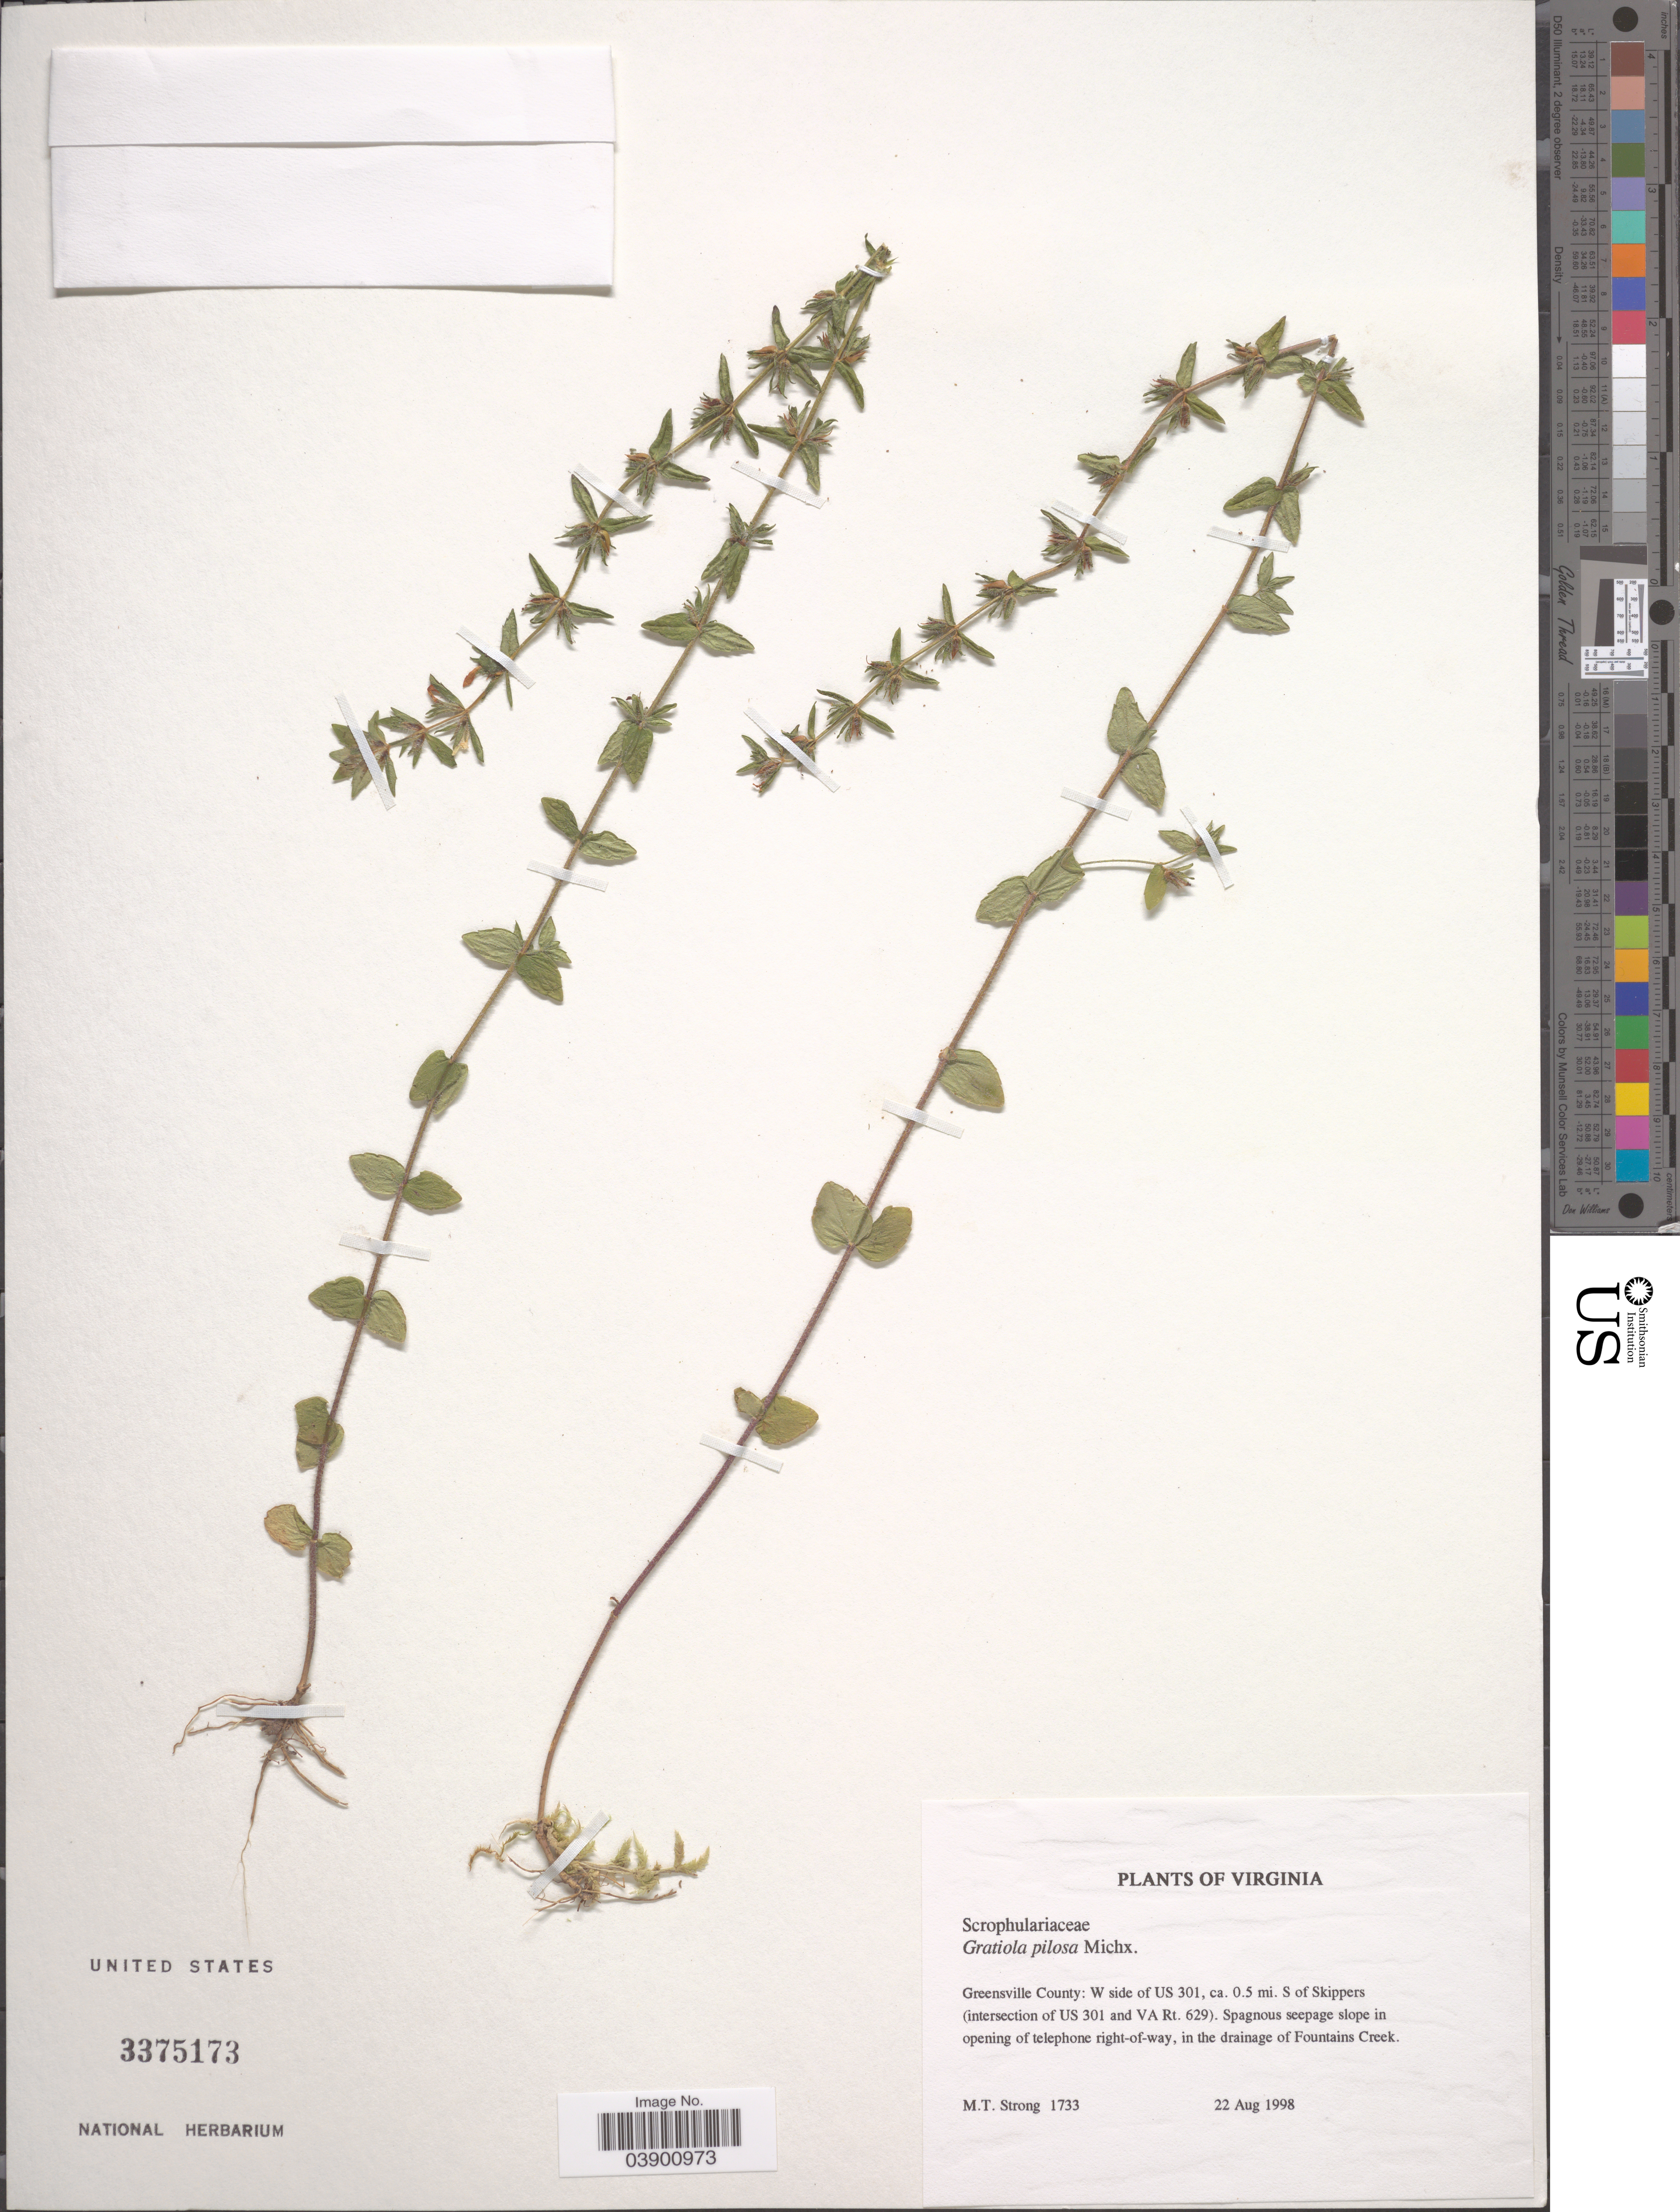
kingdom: Plantae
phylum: Tracheophyta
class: Magnoliopsida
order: Lamiales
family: Plantaginaceae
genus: Gratiola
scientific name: Gratiola pilosa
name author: Michx.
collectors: M. T. Strong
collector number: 1733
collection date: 1998-08-22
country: United States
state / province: Virginia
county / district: Greensville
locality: Greensville County: W side of US 301, ca. 0.5 mi. S of Skippers (intersection of US 301 and VA Rt. 629).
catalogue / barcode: US 3375173